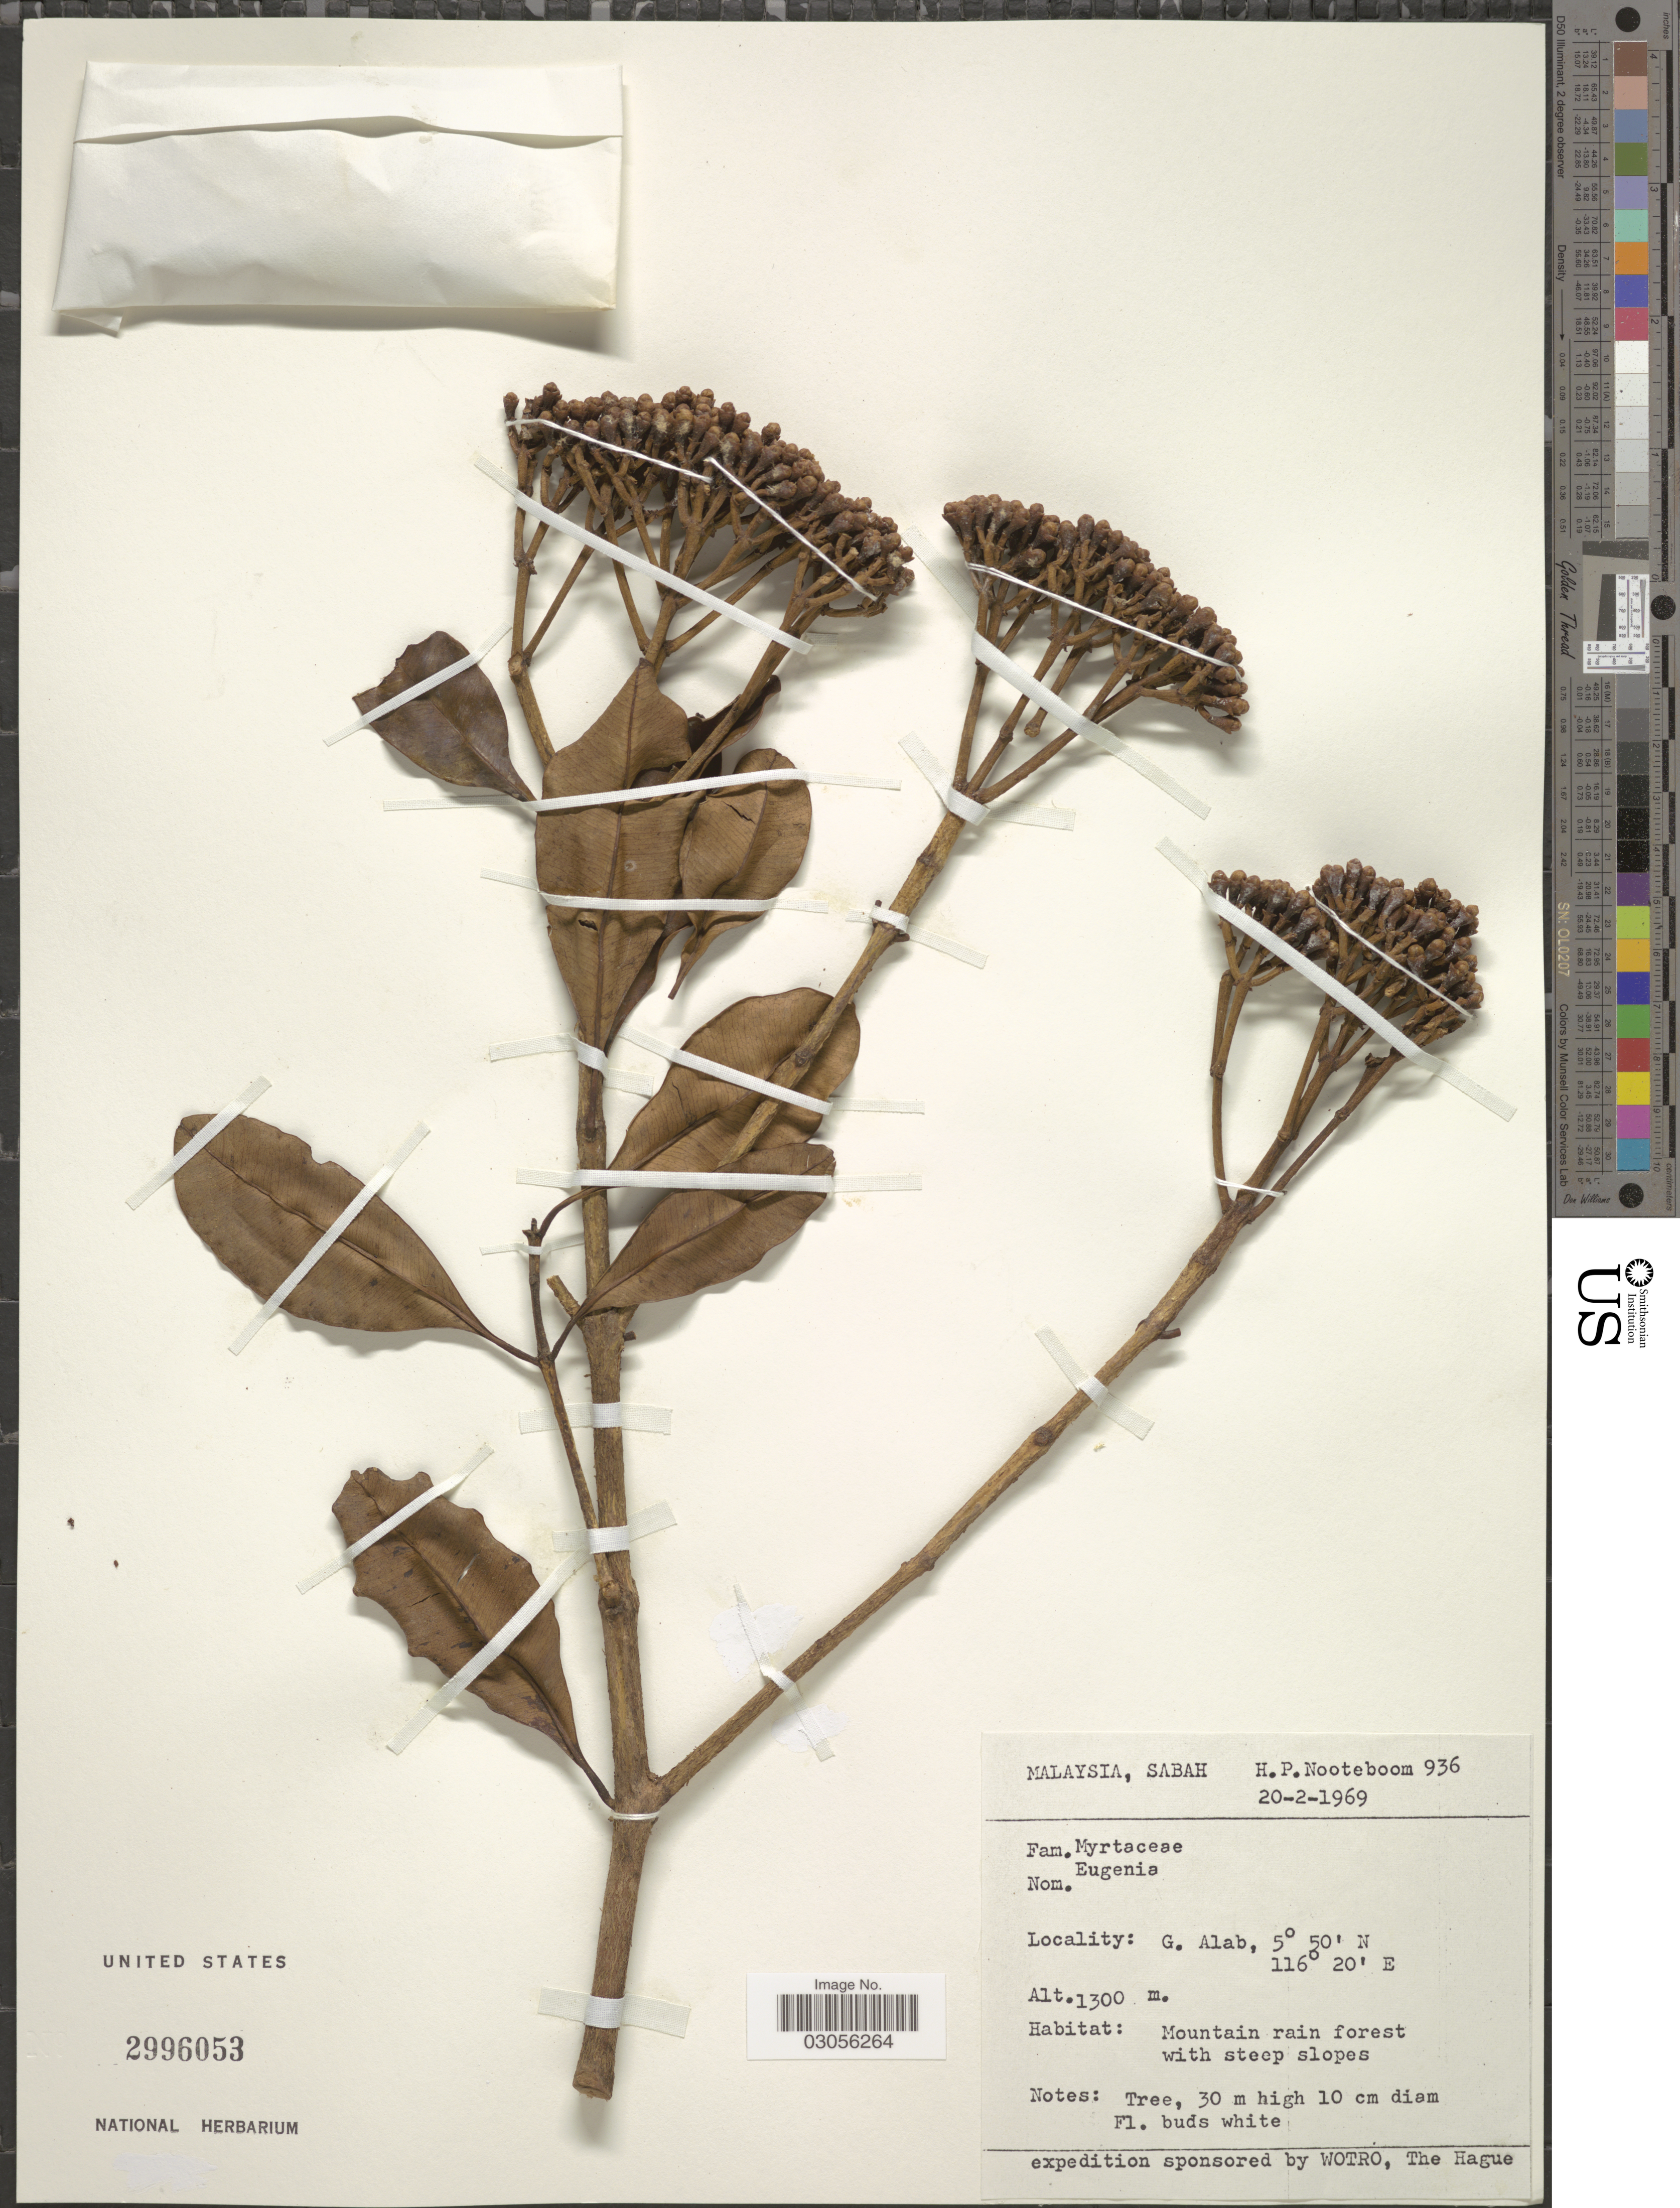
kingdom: Plantae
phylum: Tracheophyta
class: Magnoliopsida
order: Myrtales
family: Myrtaceae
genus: Syzygium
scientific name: Syzygium sp.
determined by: Strong, M. T., (US), Smithsonian Institution - National Museum of Natural History (UNITED STATES)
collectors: H. P. Nooteboom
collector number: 936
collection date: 1969-02-20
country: Malaysia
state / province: Sabah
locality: G. Alab.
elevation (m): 1300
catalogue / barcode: US 2996053